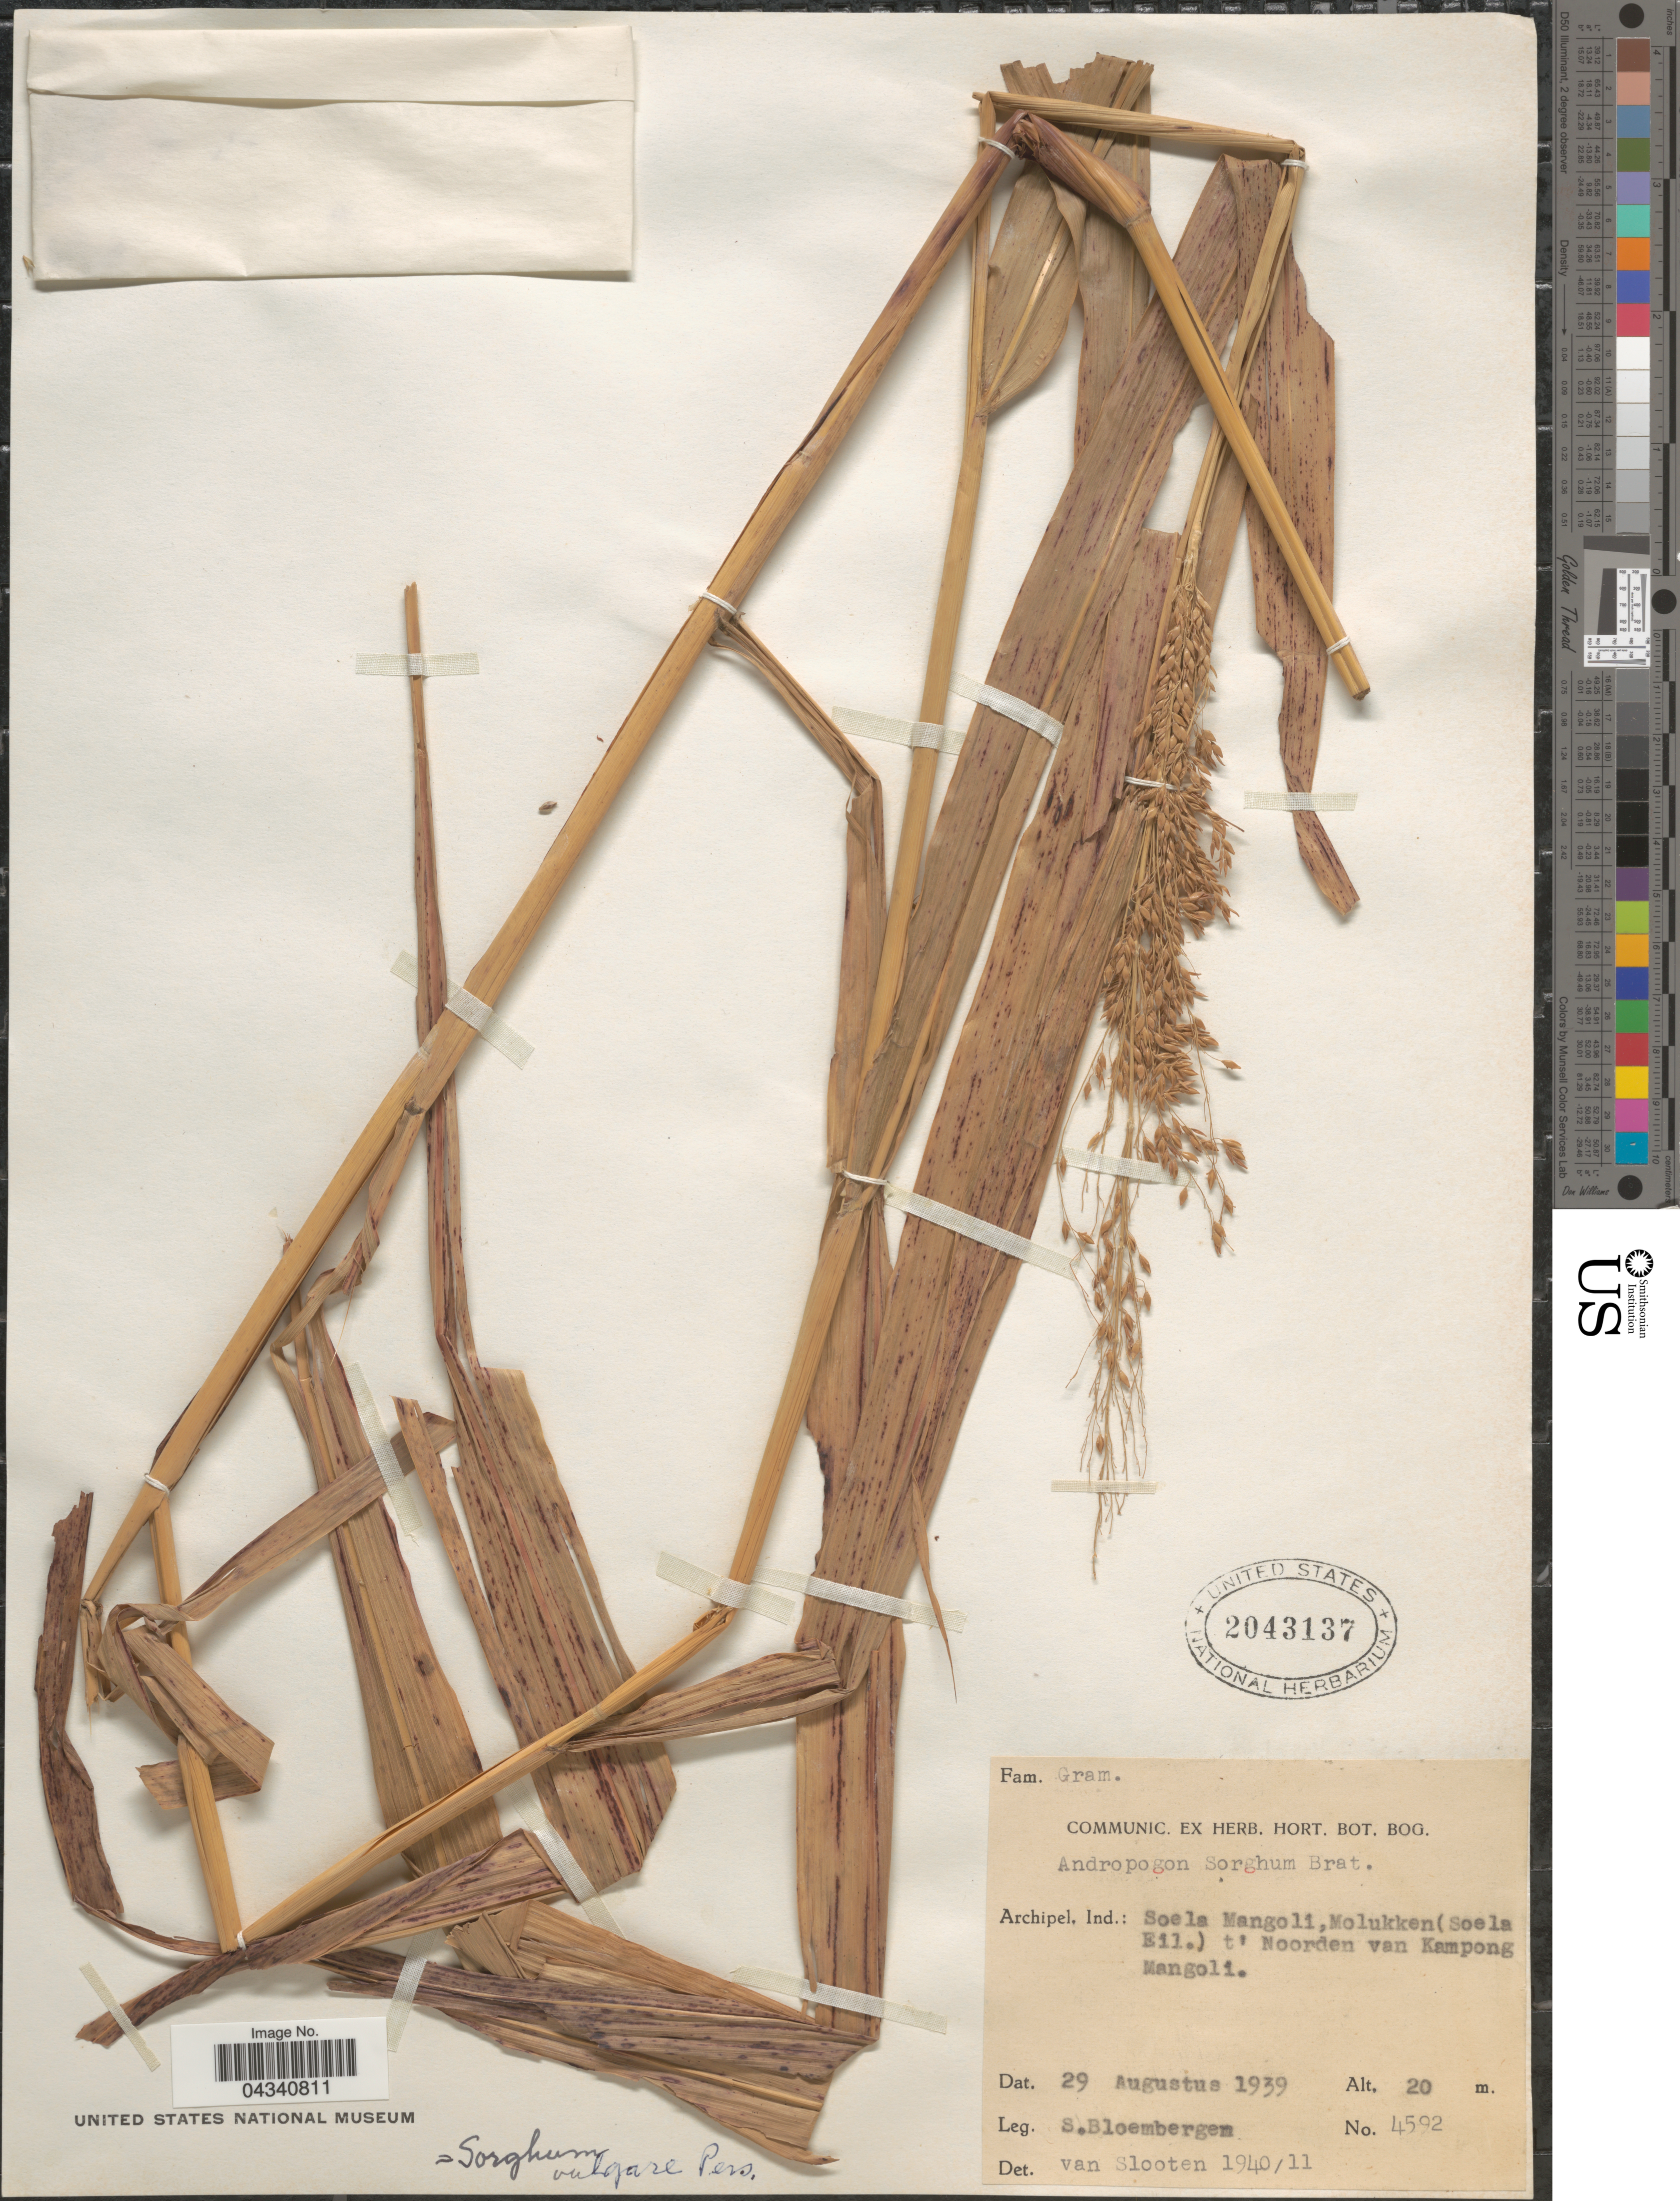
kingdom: Plantae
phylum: Tracheophyta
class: Liliopsida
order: Poales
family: Poaceae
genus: Sorghum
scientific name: Sorghum propinquum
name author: (Kunth) Hitchc.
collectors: S. Bloembergen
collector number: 4592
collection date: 1939-08-29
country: Indonesia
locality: Archipel. Ind.: Soela Mangoli, Molukken (Soela Eil.) t' Noorden van Kampong Mangoli.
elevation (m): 20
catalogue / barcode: US 2043137